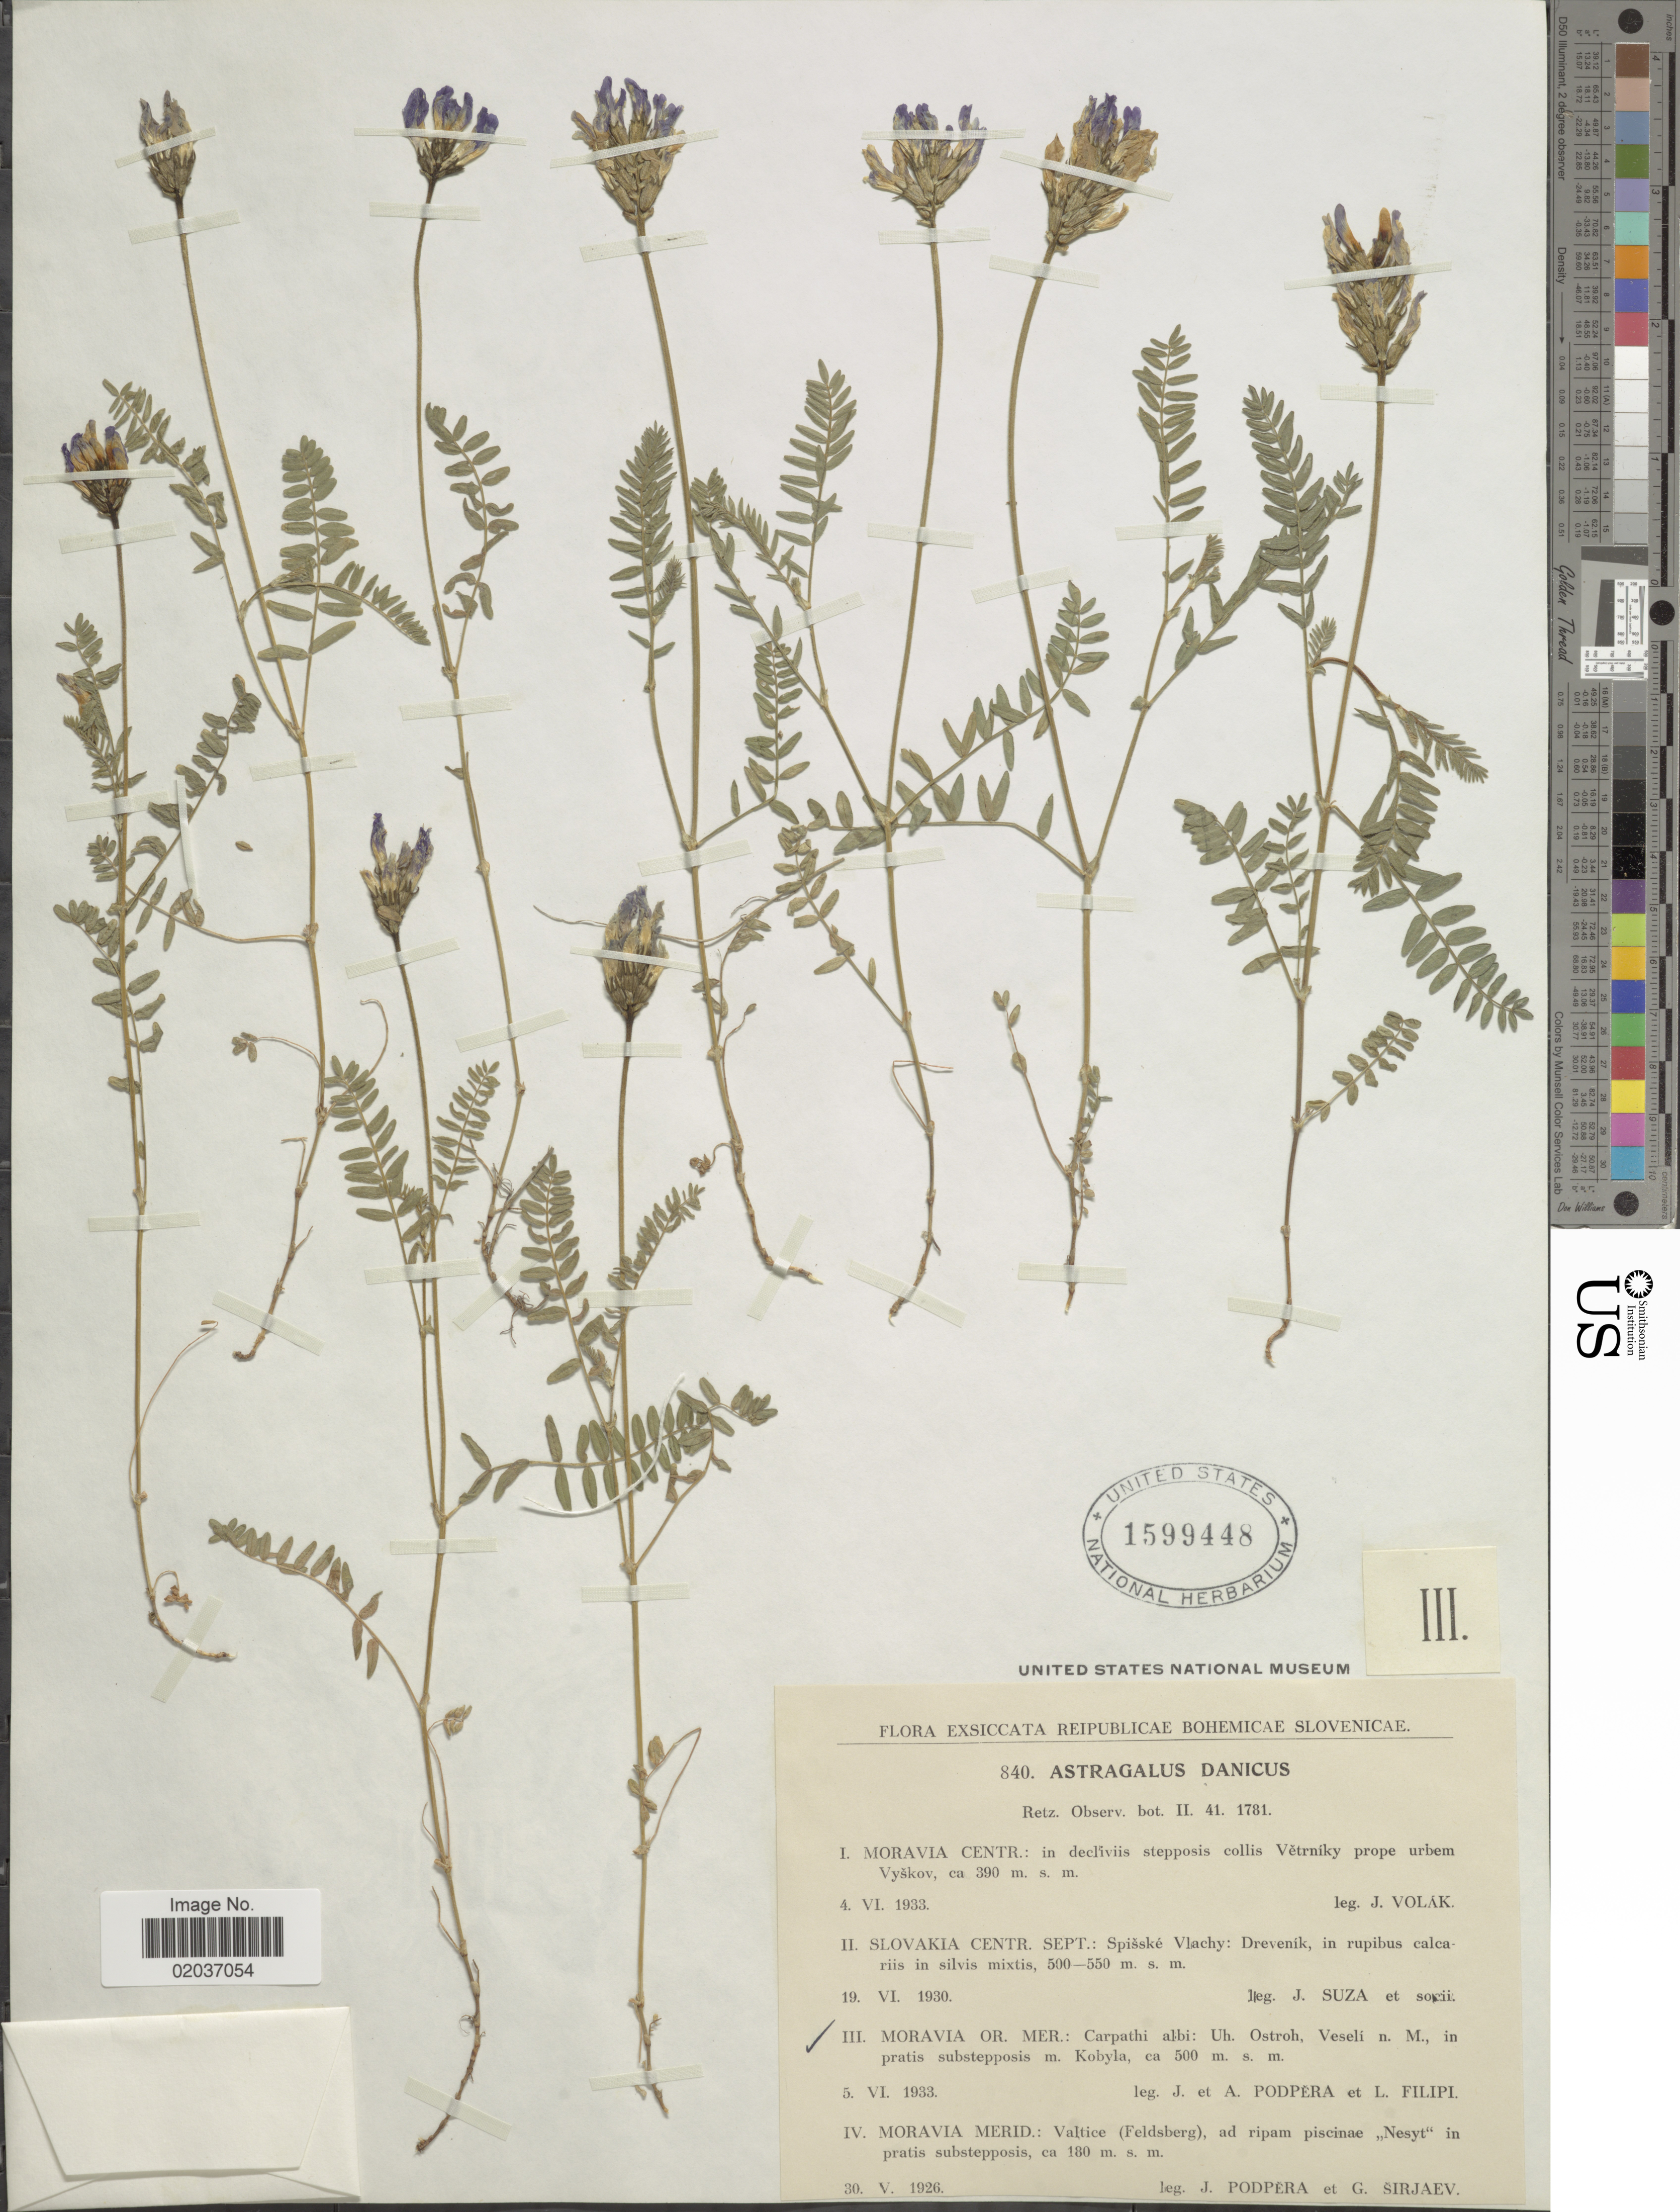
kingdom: Plantae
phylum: Tracheophyta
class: Magnoliopsida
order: Fabales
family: Fabaceae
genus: Astragalus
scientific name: Astragalus danicus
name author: Retz.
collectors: J. Podpera, A. Podpera & L. Filipi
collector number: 840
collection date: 1933-06-05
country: Czechia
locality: Reipublicae Bohemicae Slovenicae. Moravia Or. Mer.: Carpathi albi: Uh. Ostroh, Veselí n. M., m. Kobyla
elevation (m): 500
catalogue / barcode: US 1599448